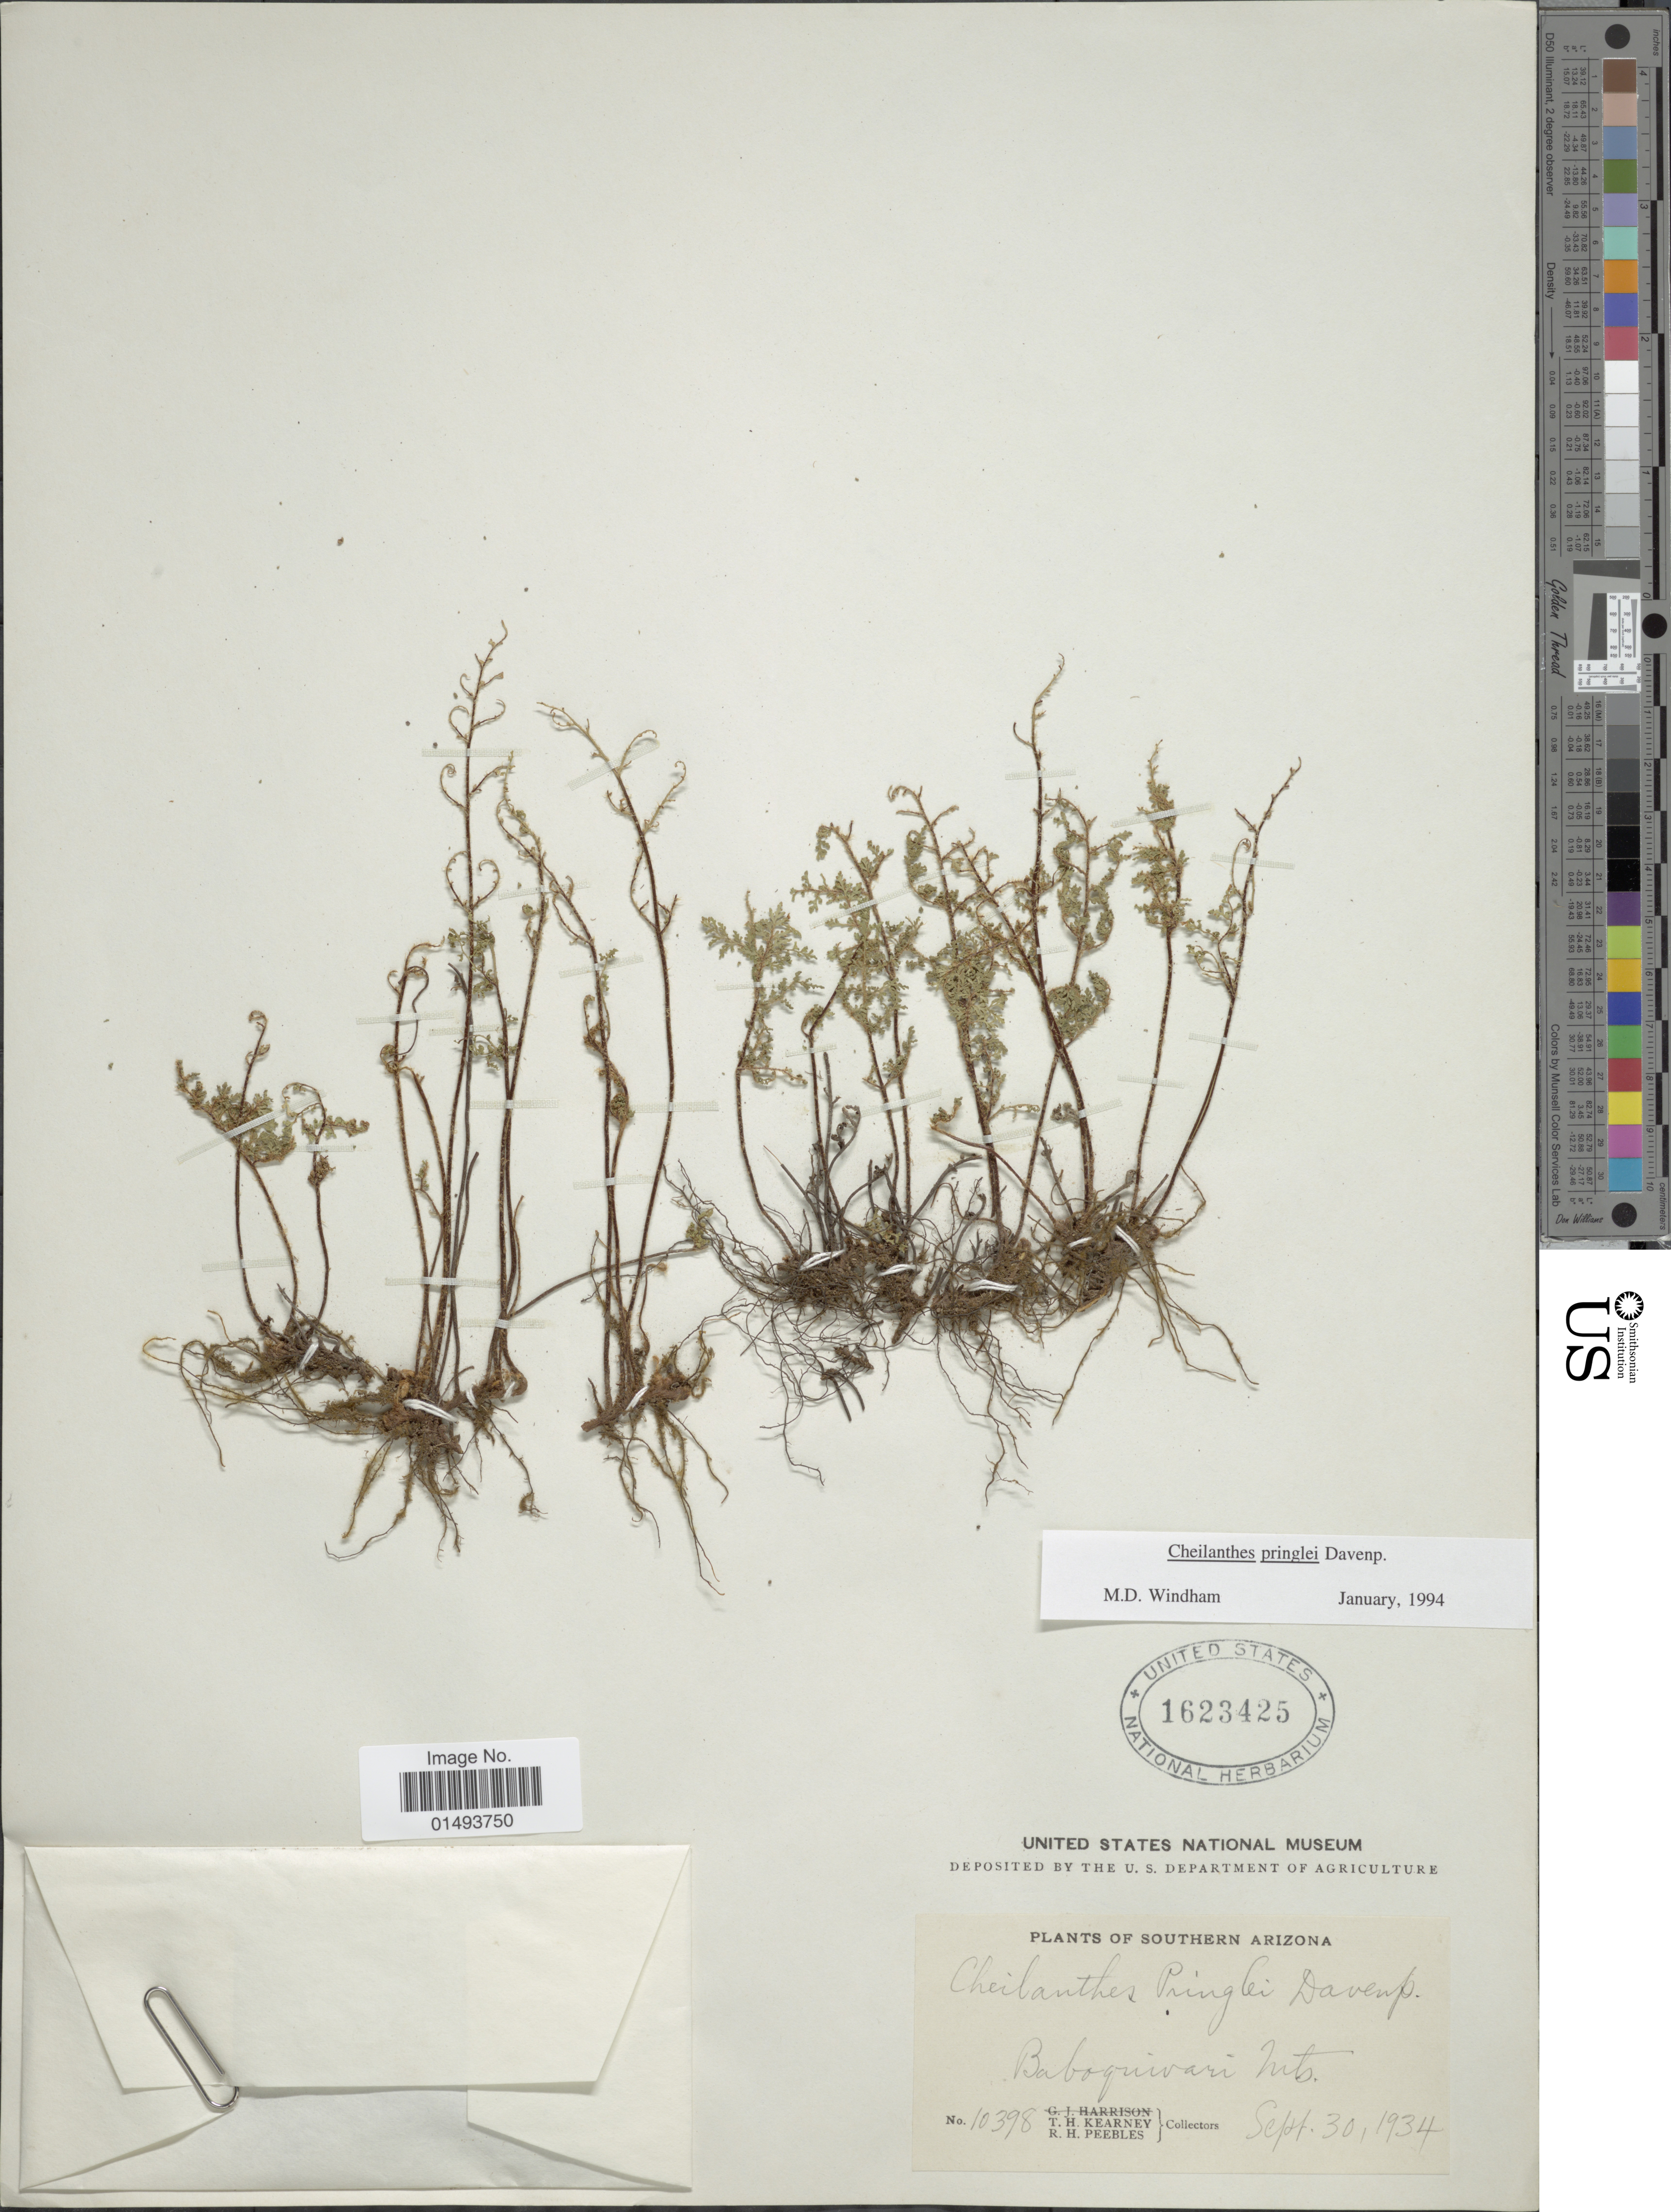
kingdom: Plantae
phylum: Tracheophyta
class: Polypodiopsida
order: Polypodiales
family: Pteridaceae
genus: Myriopteris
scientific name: Myriopteris pringlei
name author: (Davenp.) Grusz & Windham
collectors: T. H. Kearney & R. H. Peebles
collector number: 10398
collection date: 1934-09-30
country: United States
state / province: Arizona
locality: Plants of Southern Arizona, Baboquivari Mts.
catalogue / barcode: US 1623425